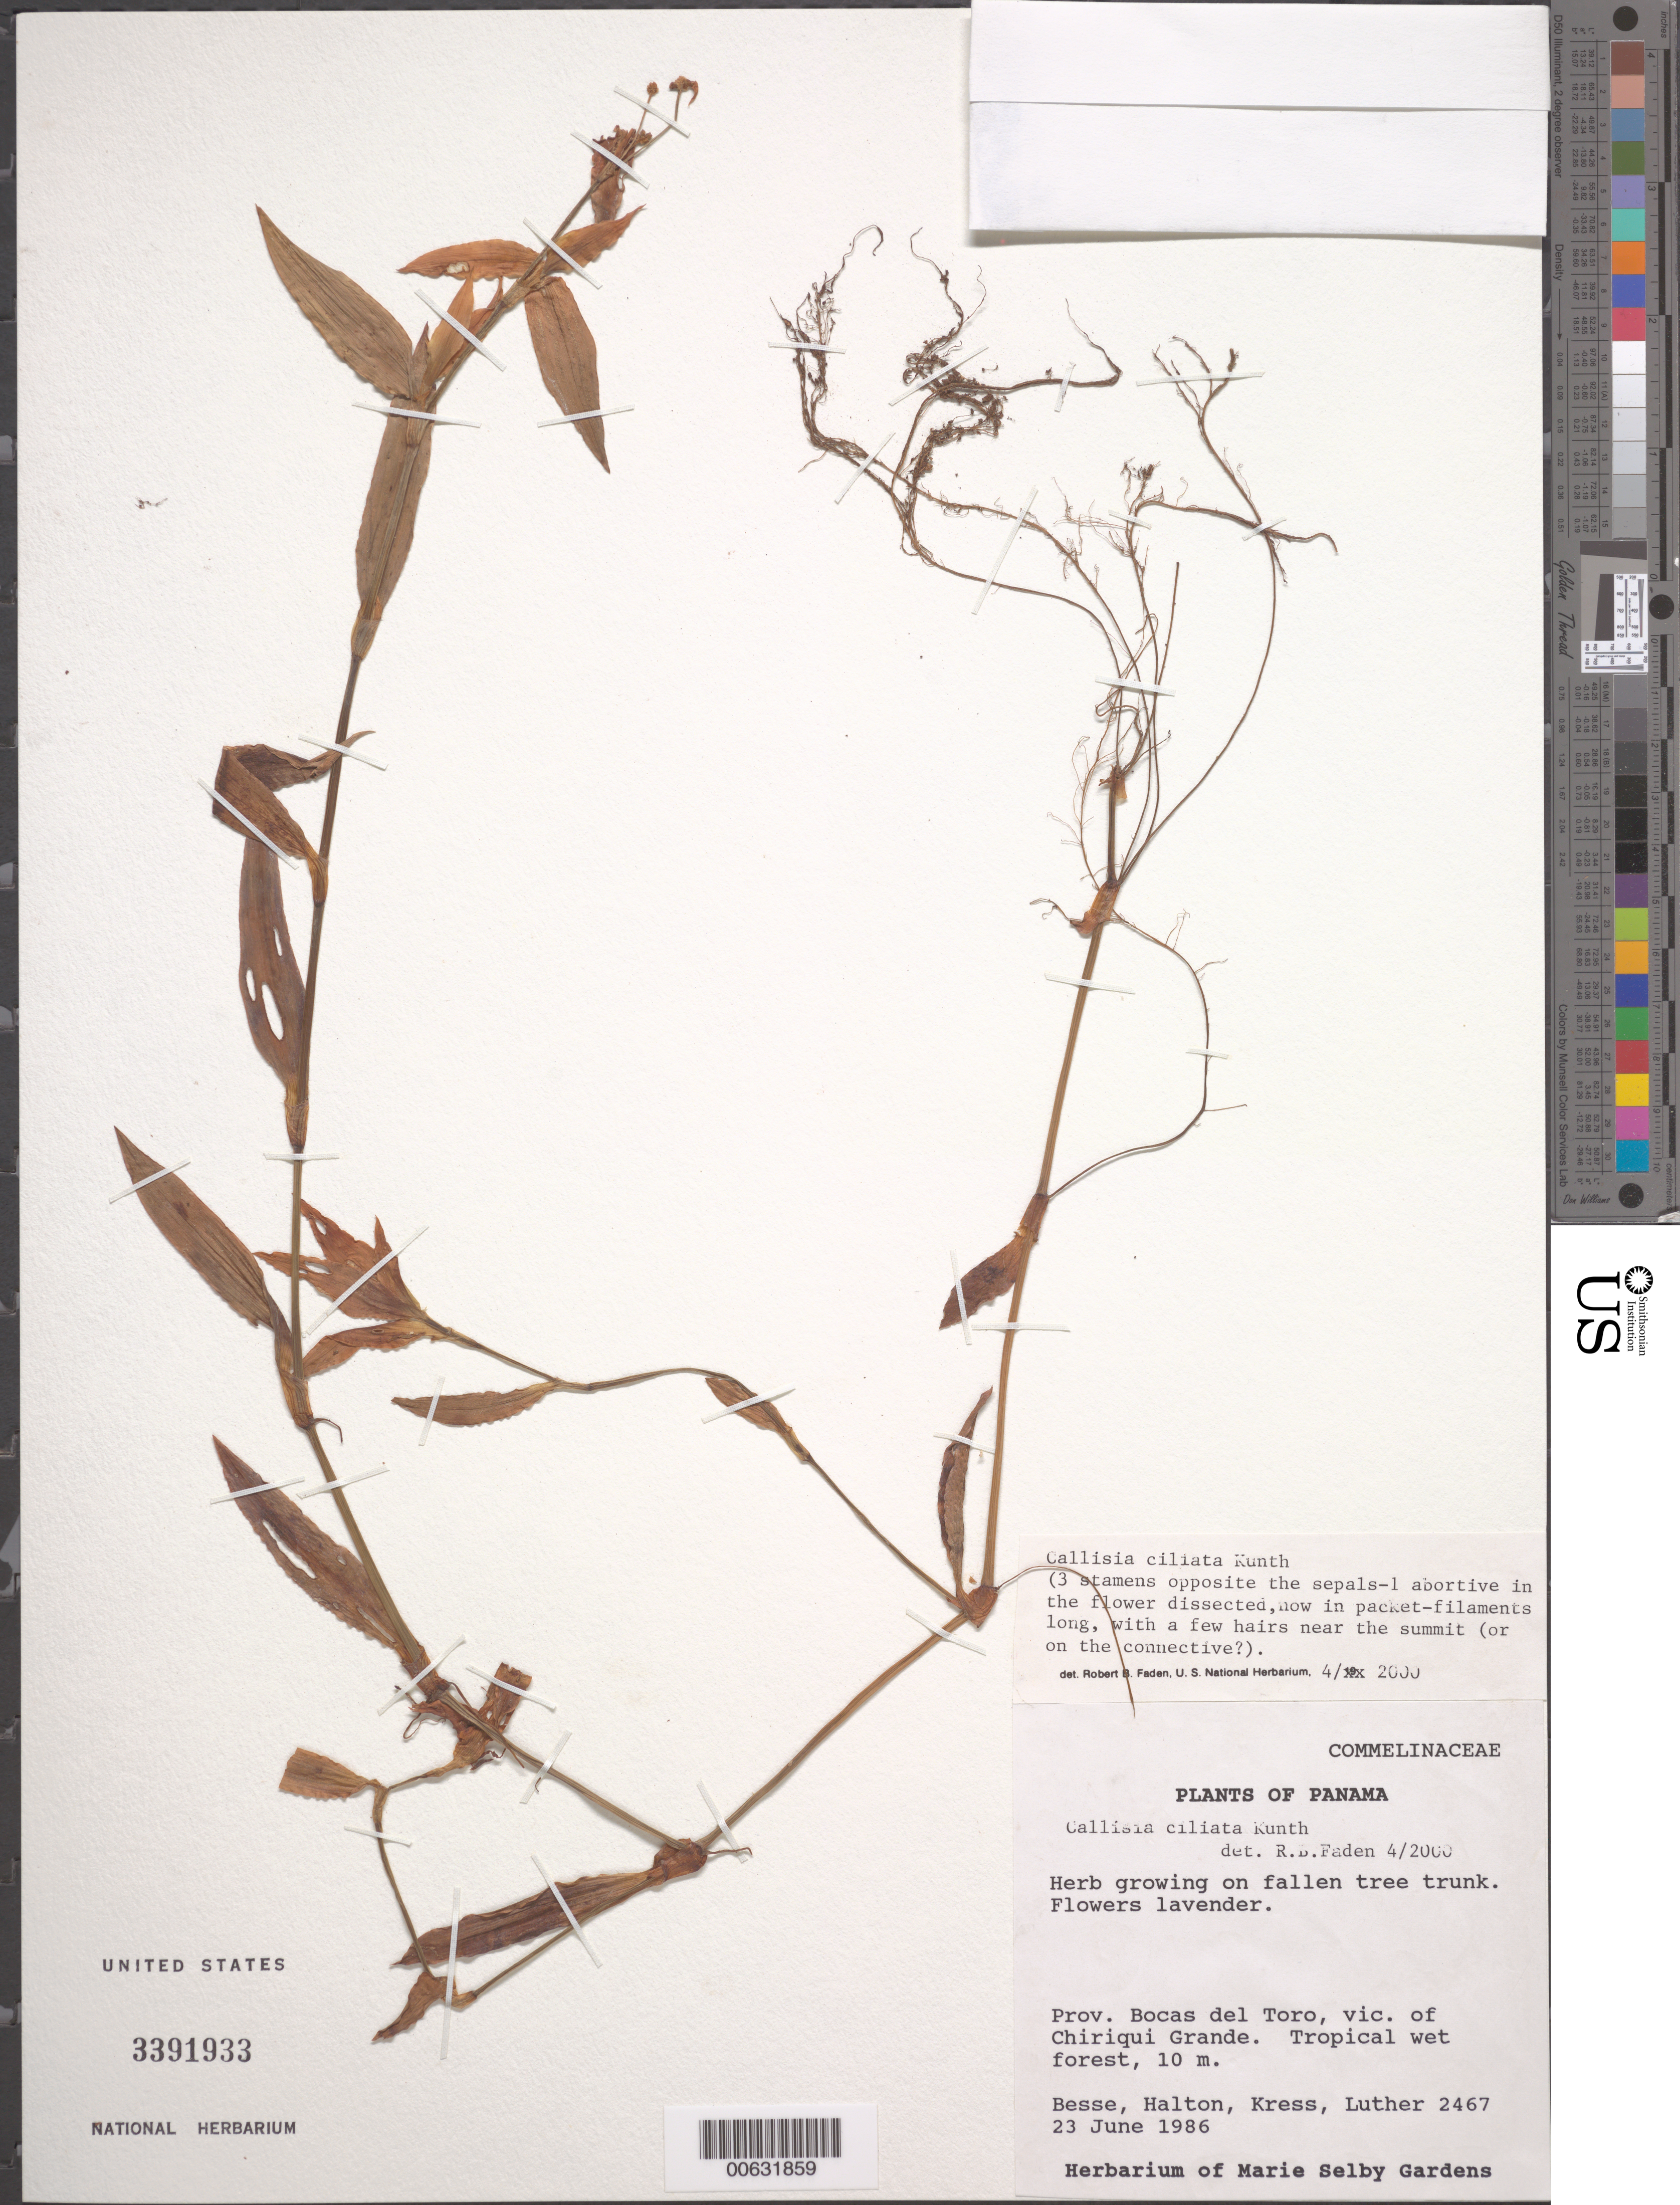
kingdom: Plantae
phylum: Tracheophyta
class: Liliopsida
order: Commelinales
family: Commelinaceae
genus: Callisia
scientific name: Callisia ciliata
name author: Kunth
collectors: Libby Besse, -. Halton, W. J. Kress & -- Luther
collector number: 2467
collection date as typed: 23 Jun 1986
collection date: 1986-06-23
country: Panama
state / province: Bocas del Toro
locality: Chiriqui Grande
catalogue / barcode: US 3391933